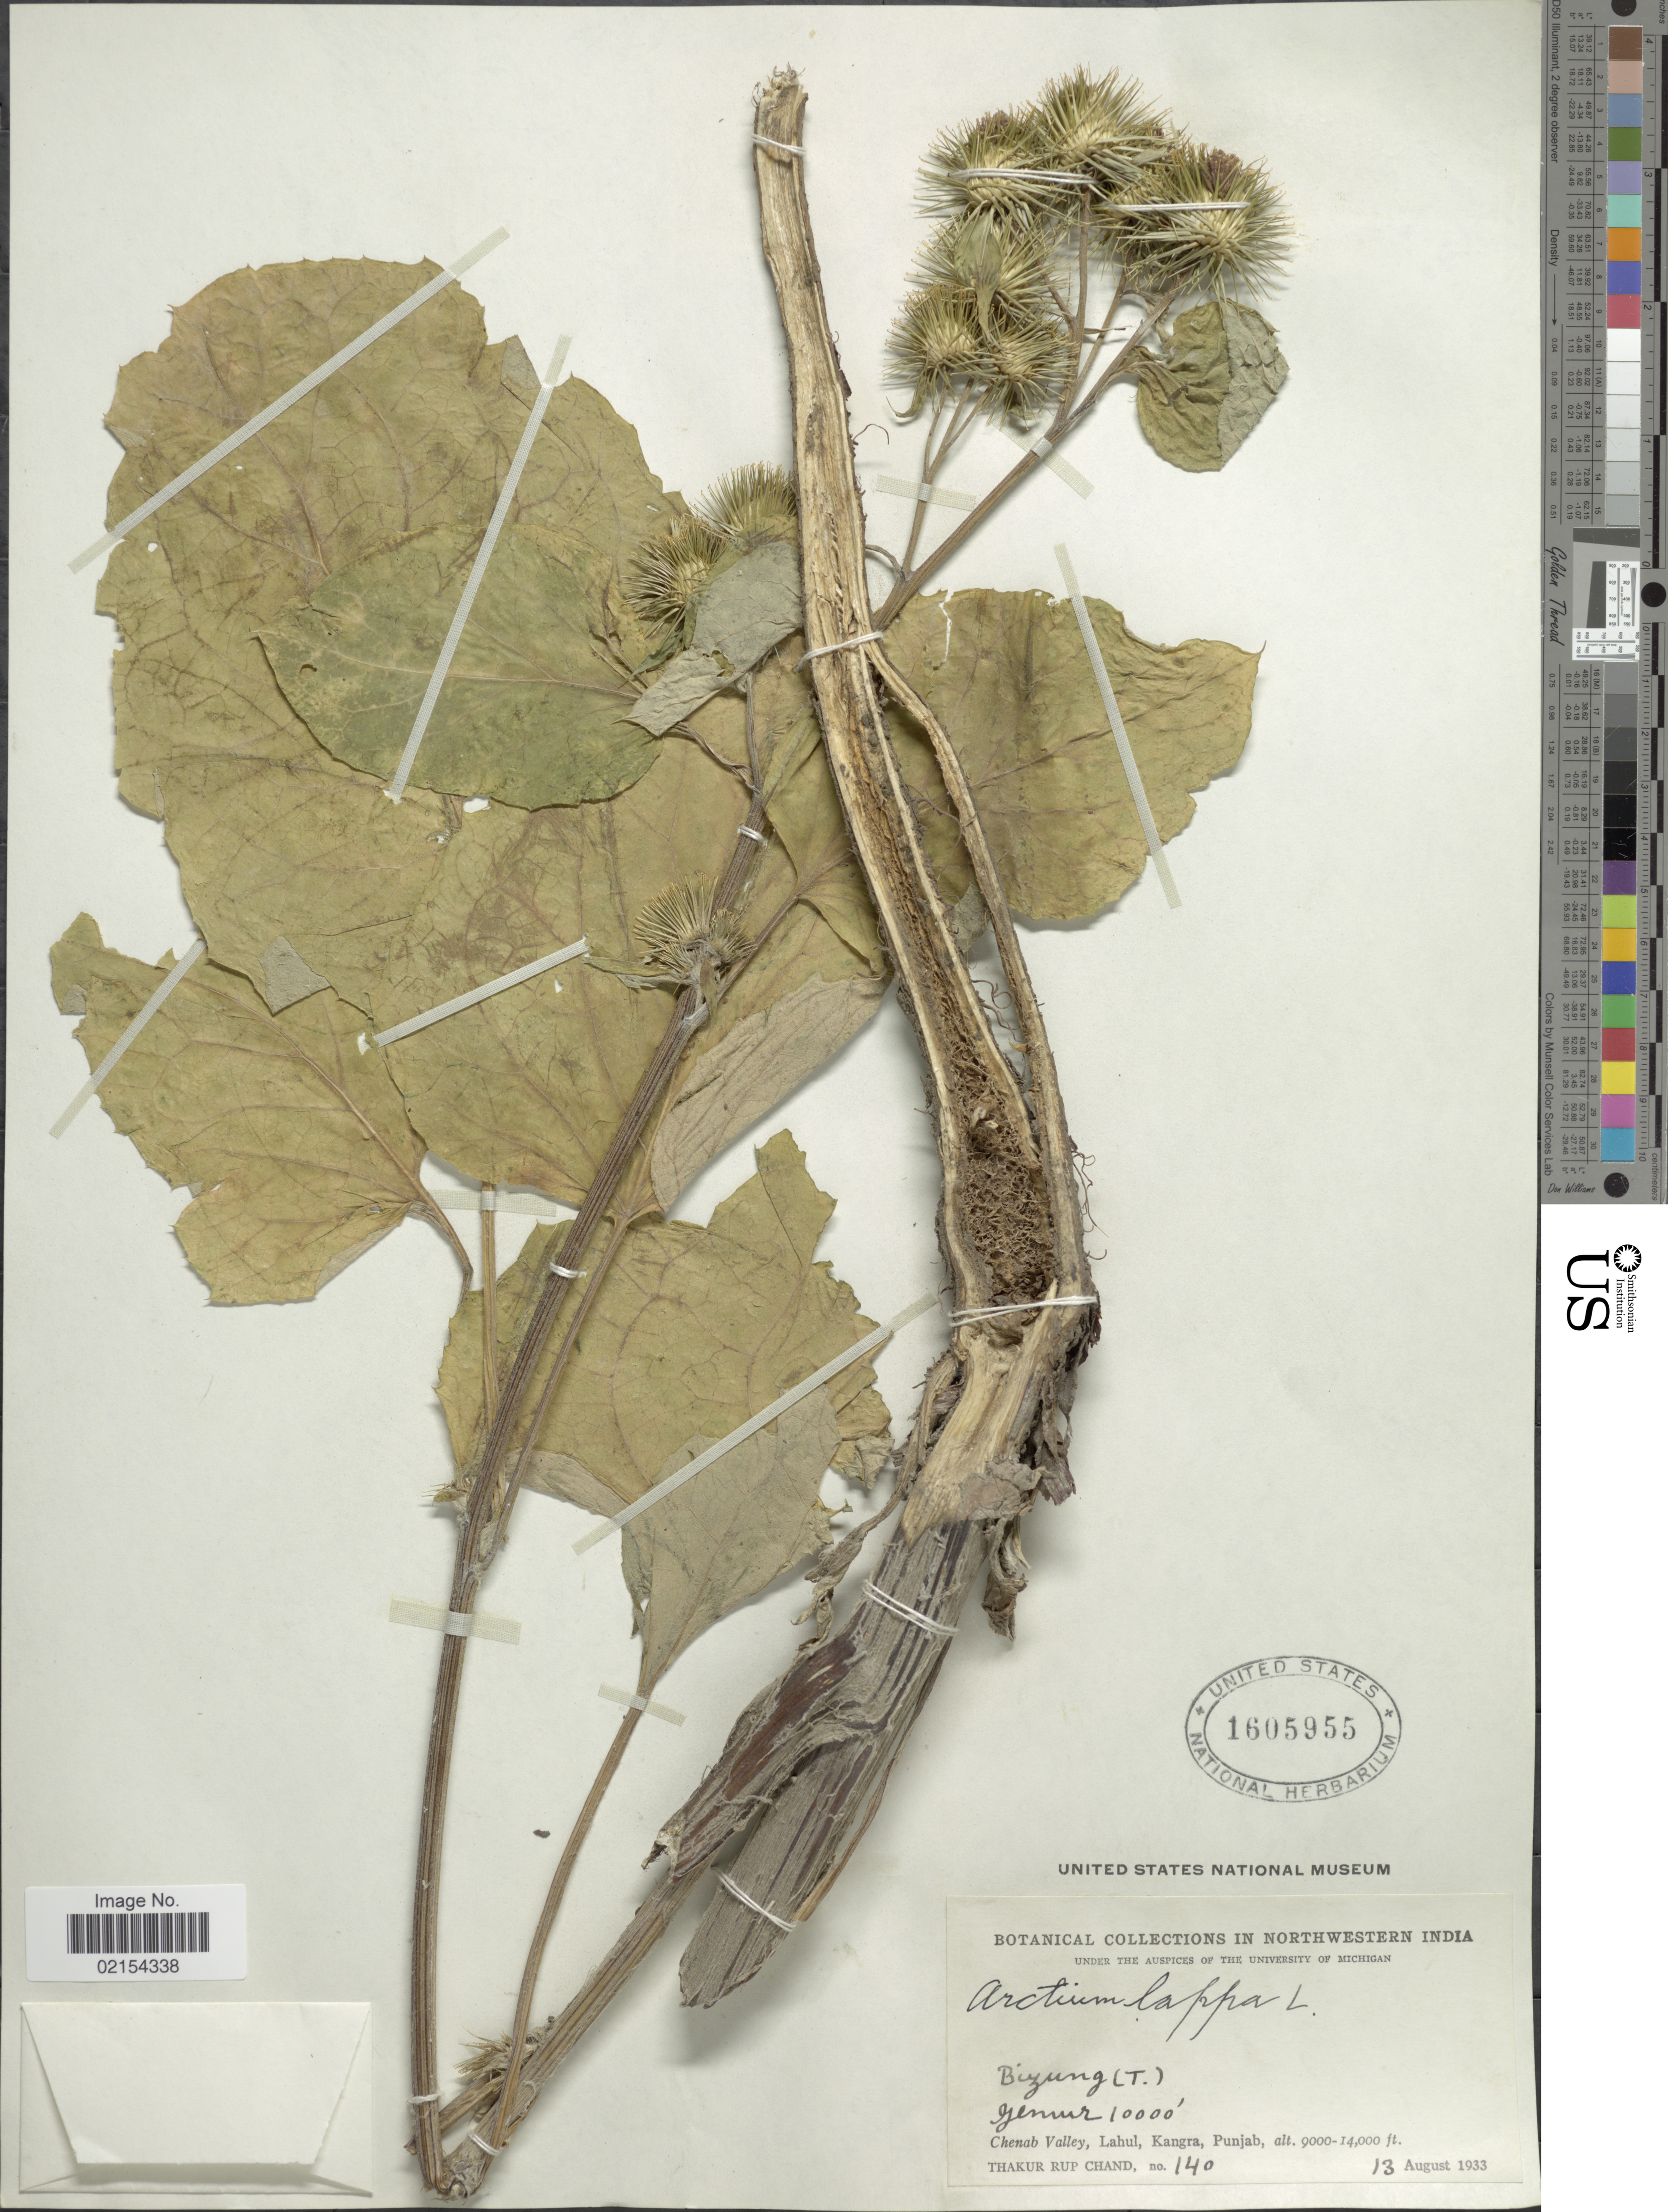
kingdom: Plantae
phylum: Tracheophyta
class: Magnoliopsida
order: Asterales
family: Asteraceae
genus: Arctium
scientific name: Arctium lappa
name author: L.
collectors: T. R. Chand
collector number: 140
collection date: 1933-08-13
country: India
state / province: Himachal Pradesh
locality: Northwestern India, Bizung (T.), Gemur, Chenab Valley, Lahul, Kangra, Punjab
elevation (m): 2743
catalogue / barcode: US 1605955